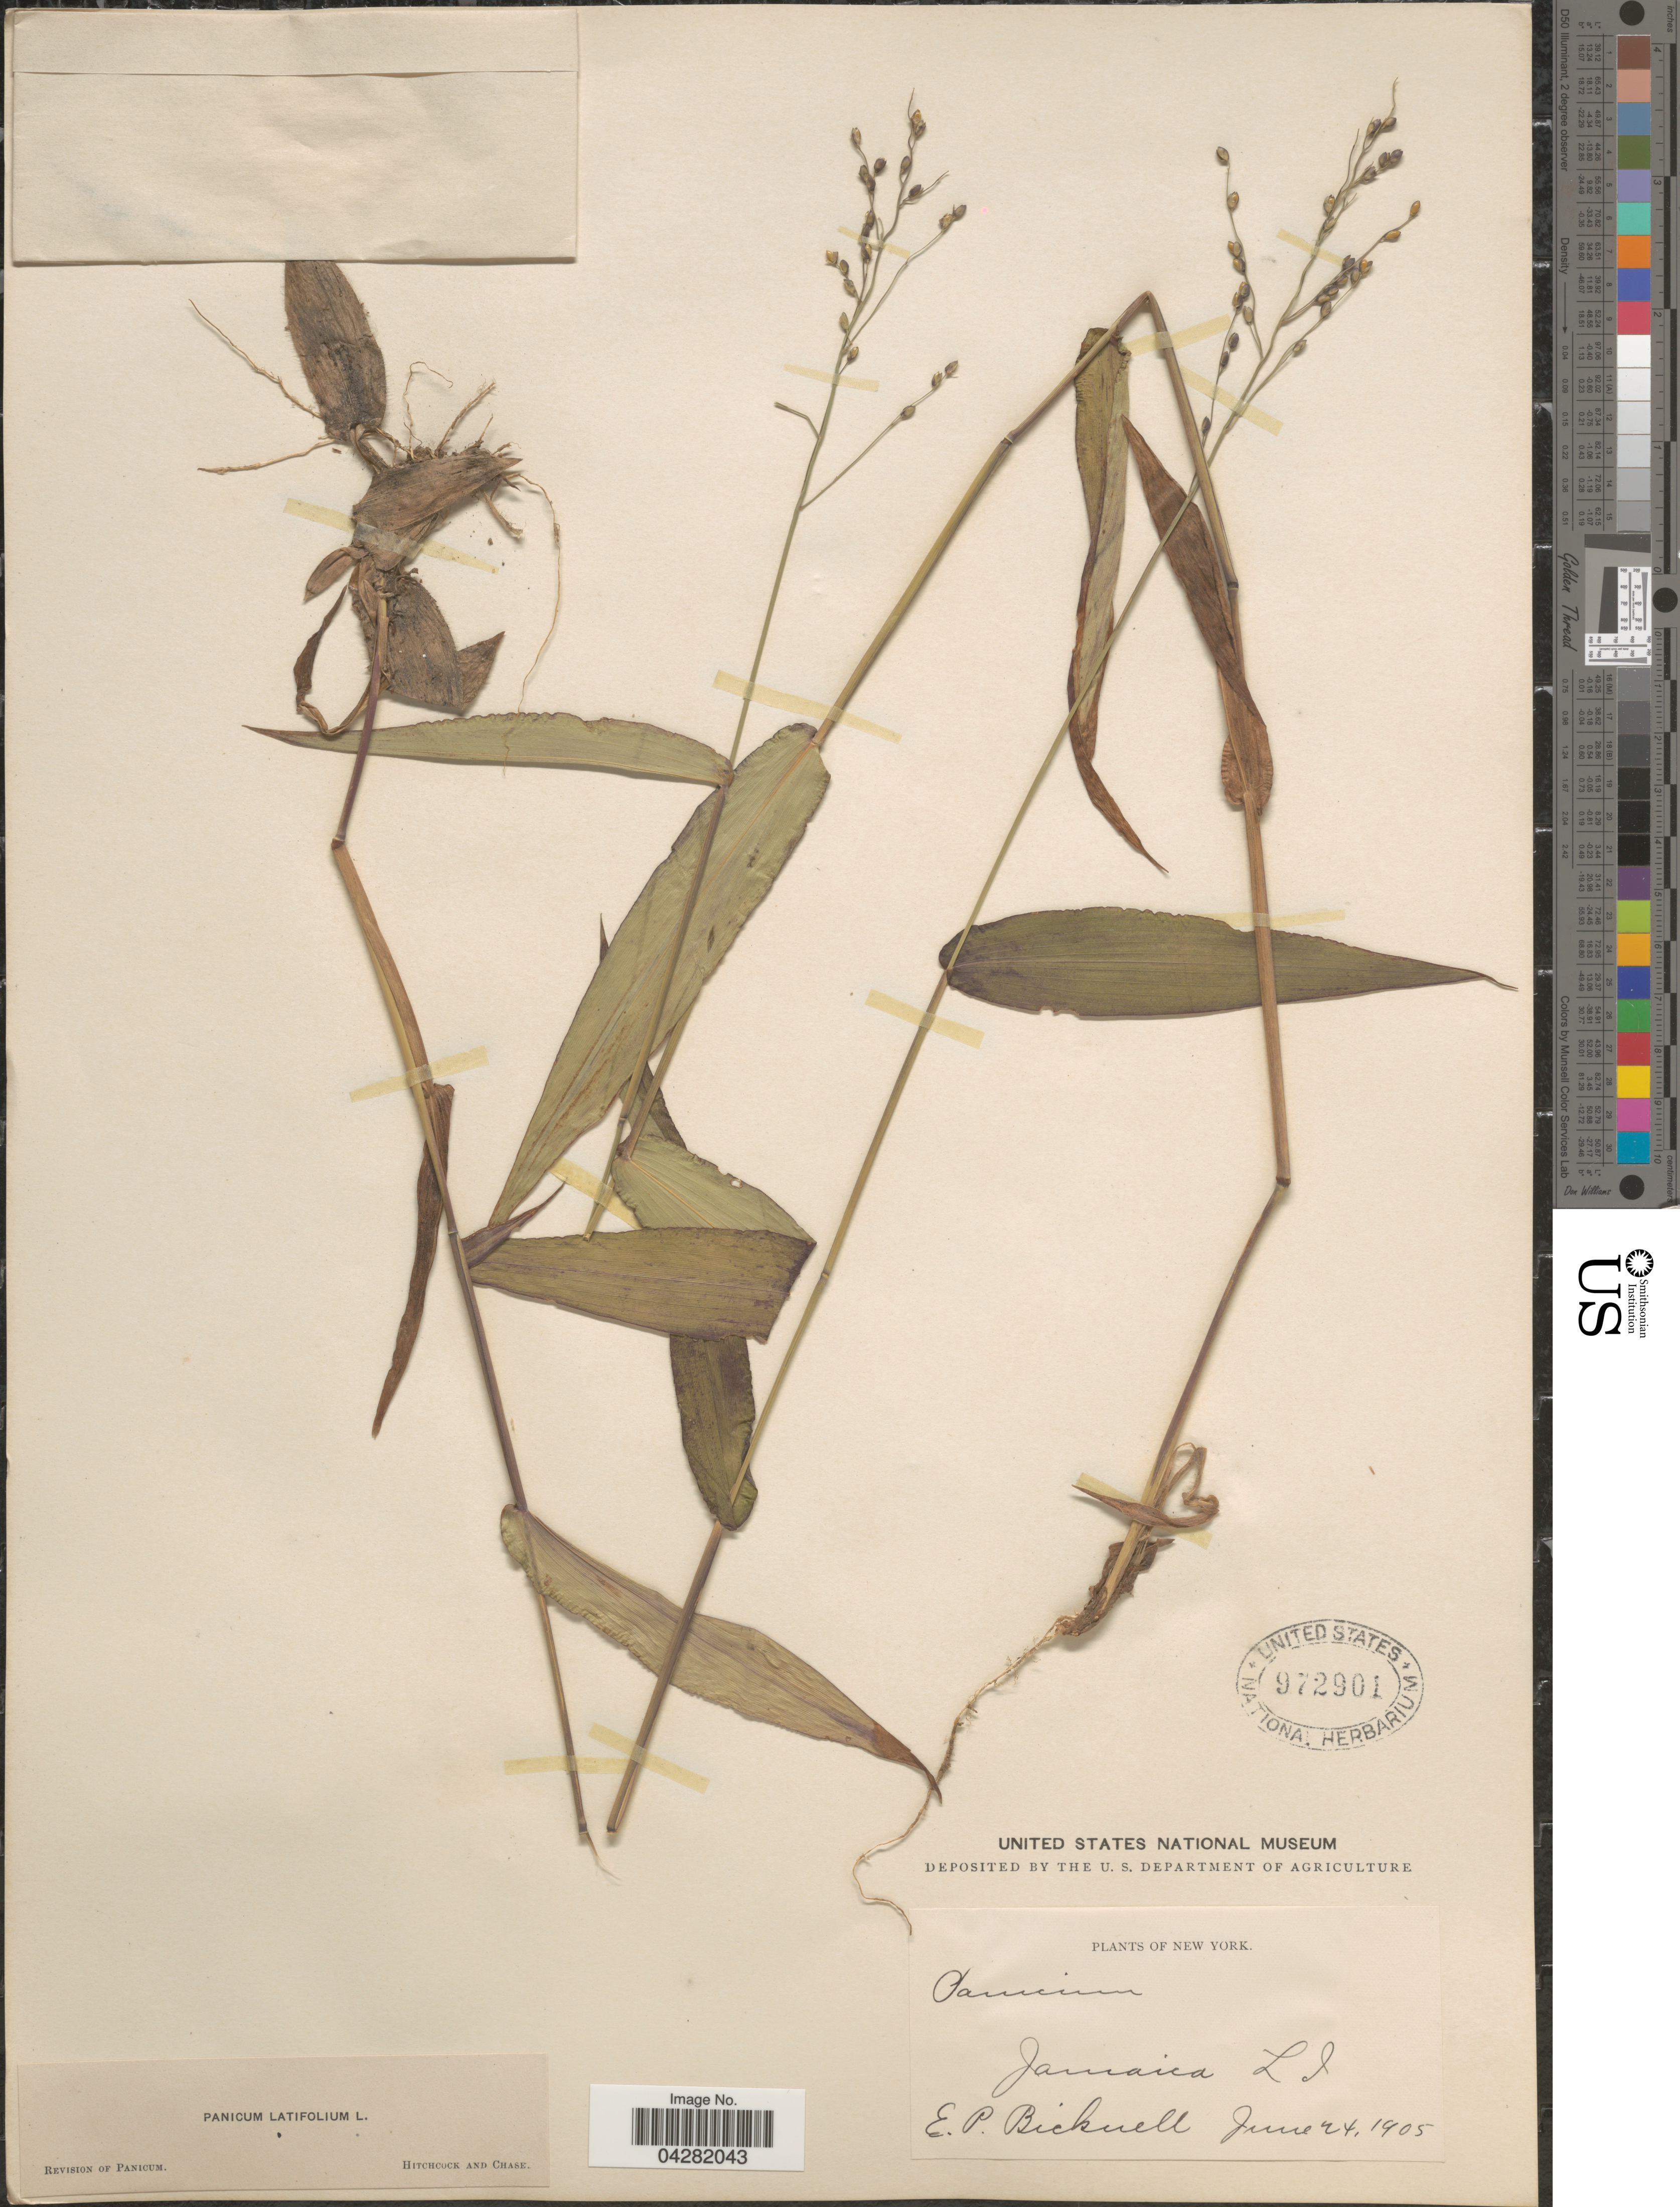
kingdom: Plantae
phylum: Tracheophyta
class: Liliopsida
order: Poales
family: Poaceae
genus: Dichanthelium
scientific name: Dichanthelium latifolium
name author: (L.) Harvill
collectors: E. P. Bicknell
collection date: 1905-06-24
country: United States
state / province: New York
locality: Jamaica LI.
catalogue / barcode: US 972901